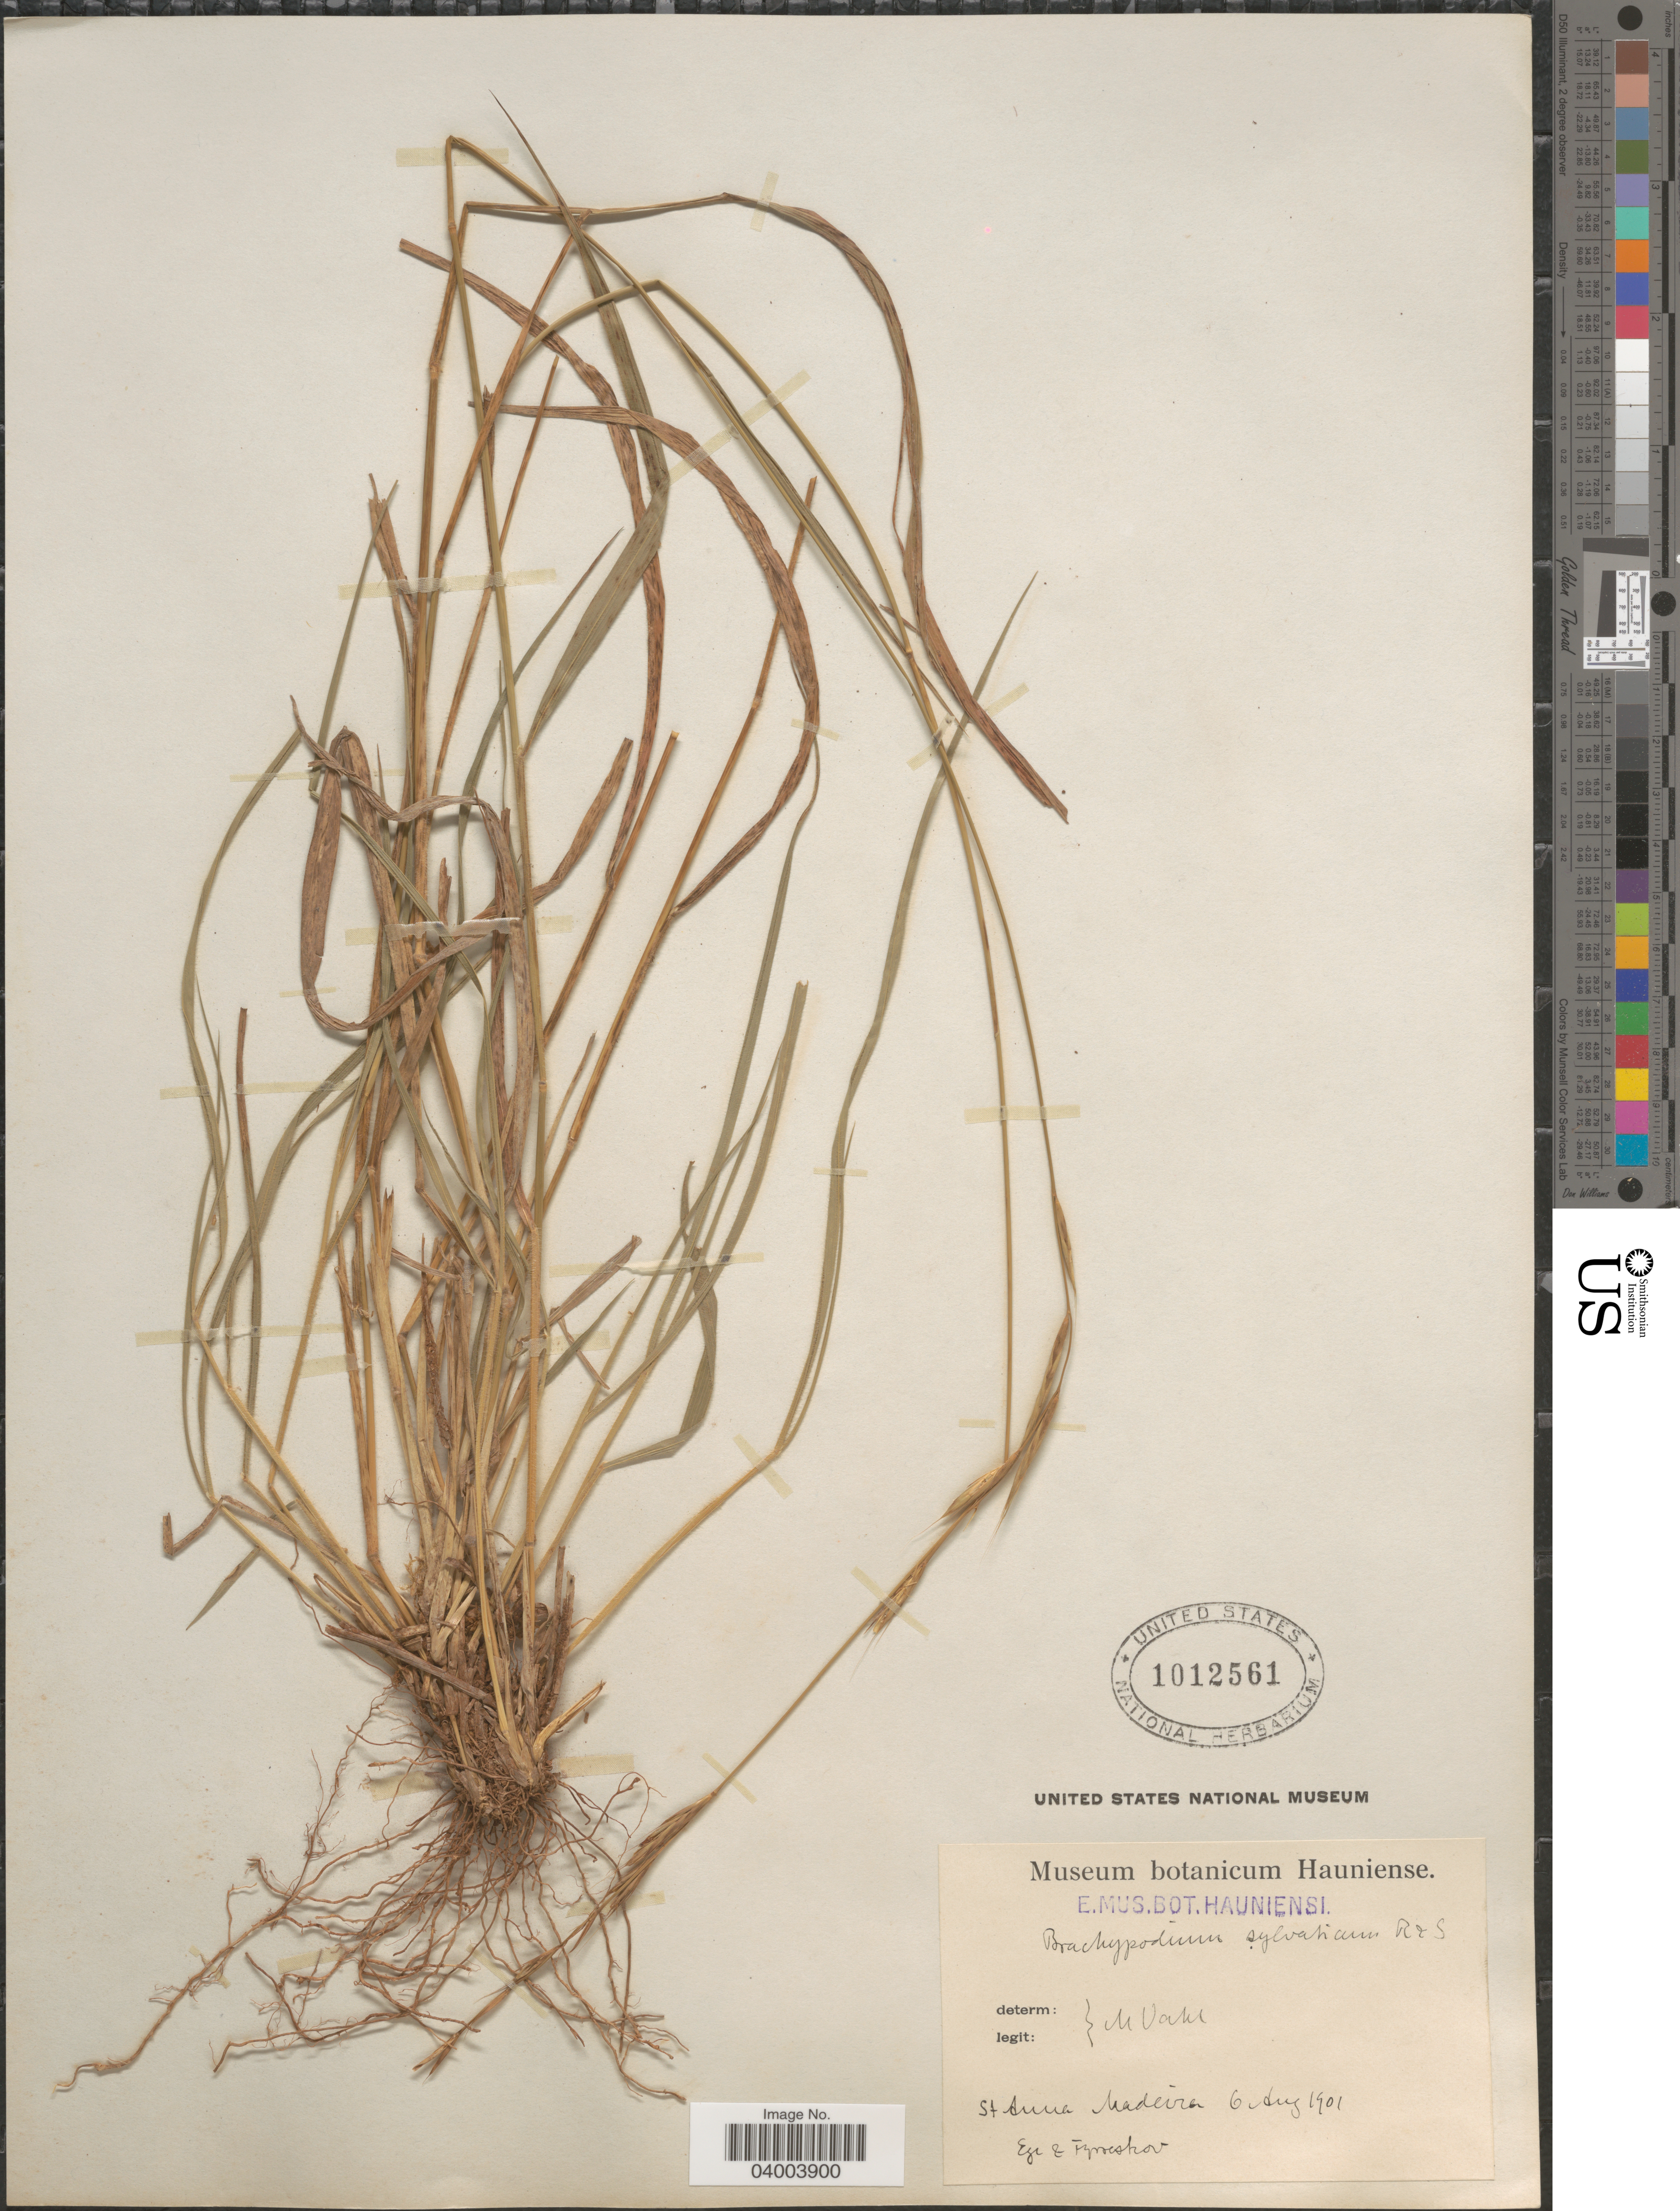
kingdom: Plantae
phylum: Tracheophyta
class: Liliopsida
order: Poales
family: Poaceae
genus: Brachypodium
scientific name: Brachypodium sylvaticum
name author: (Huds.) P. Beauv.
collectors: M. Vahl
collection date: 1901-08-06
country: Portugal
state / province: Madeira (Aut. Reg.)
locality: St. Anna, Madeira. Ege & Fyreshov [unsure placement].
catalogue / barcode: US 1012561